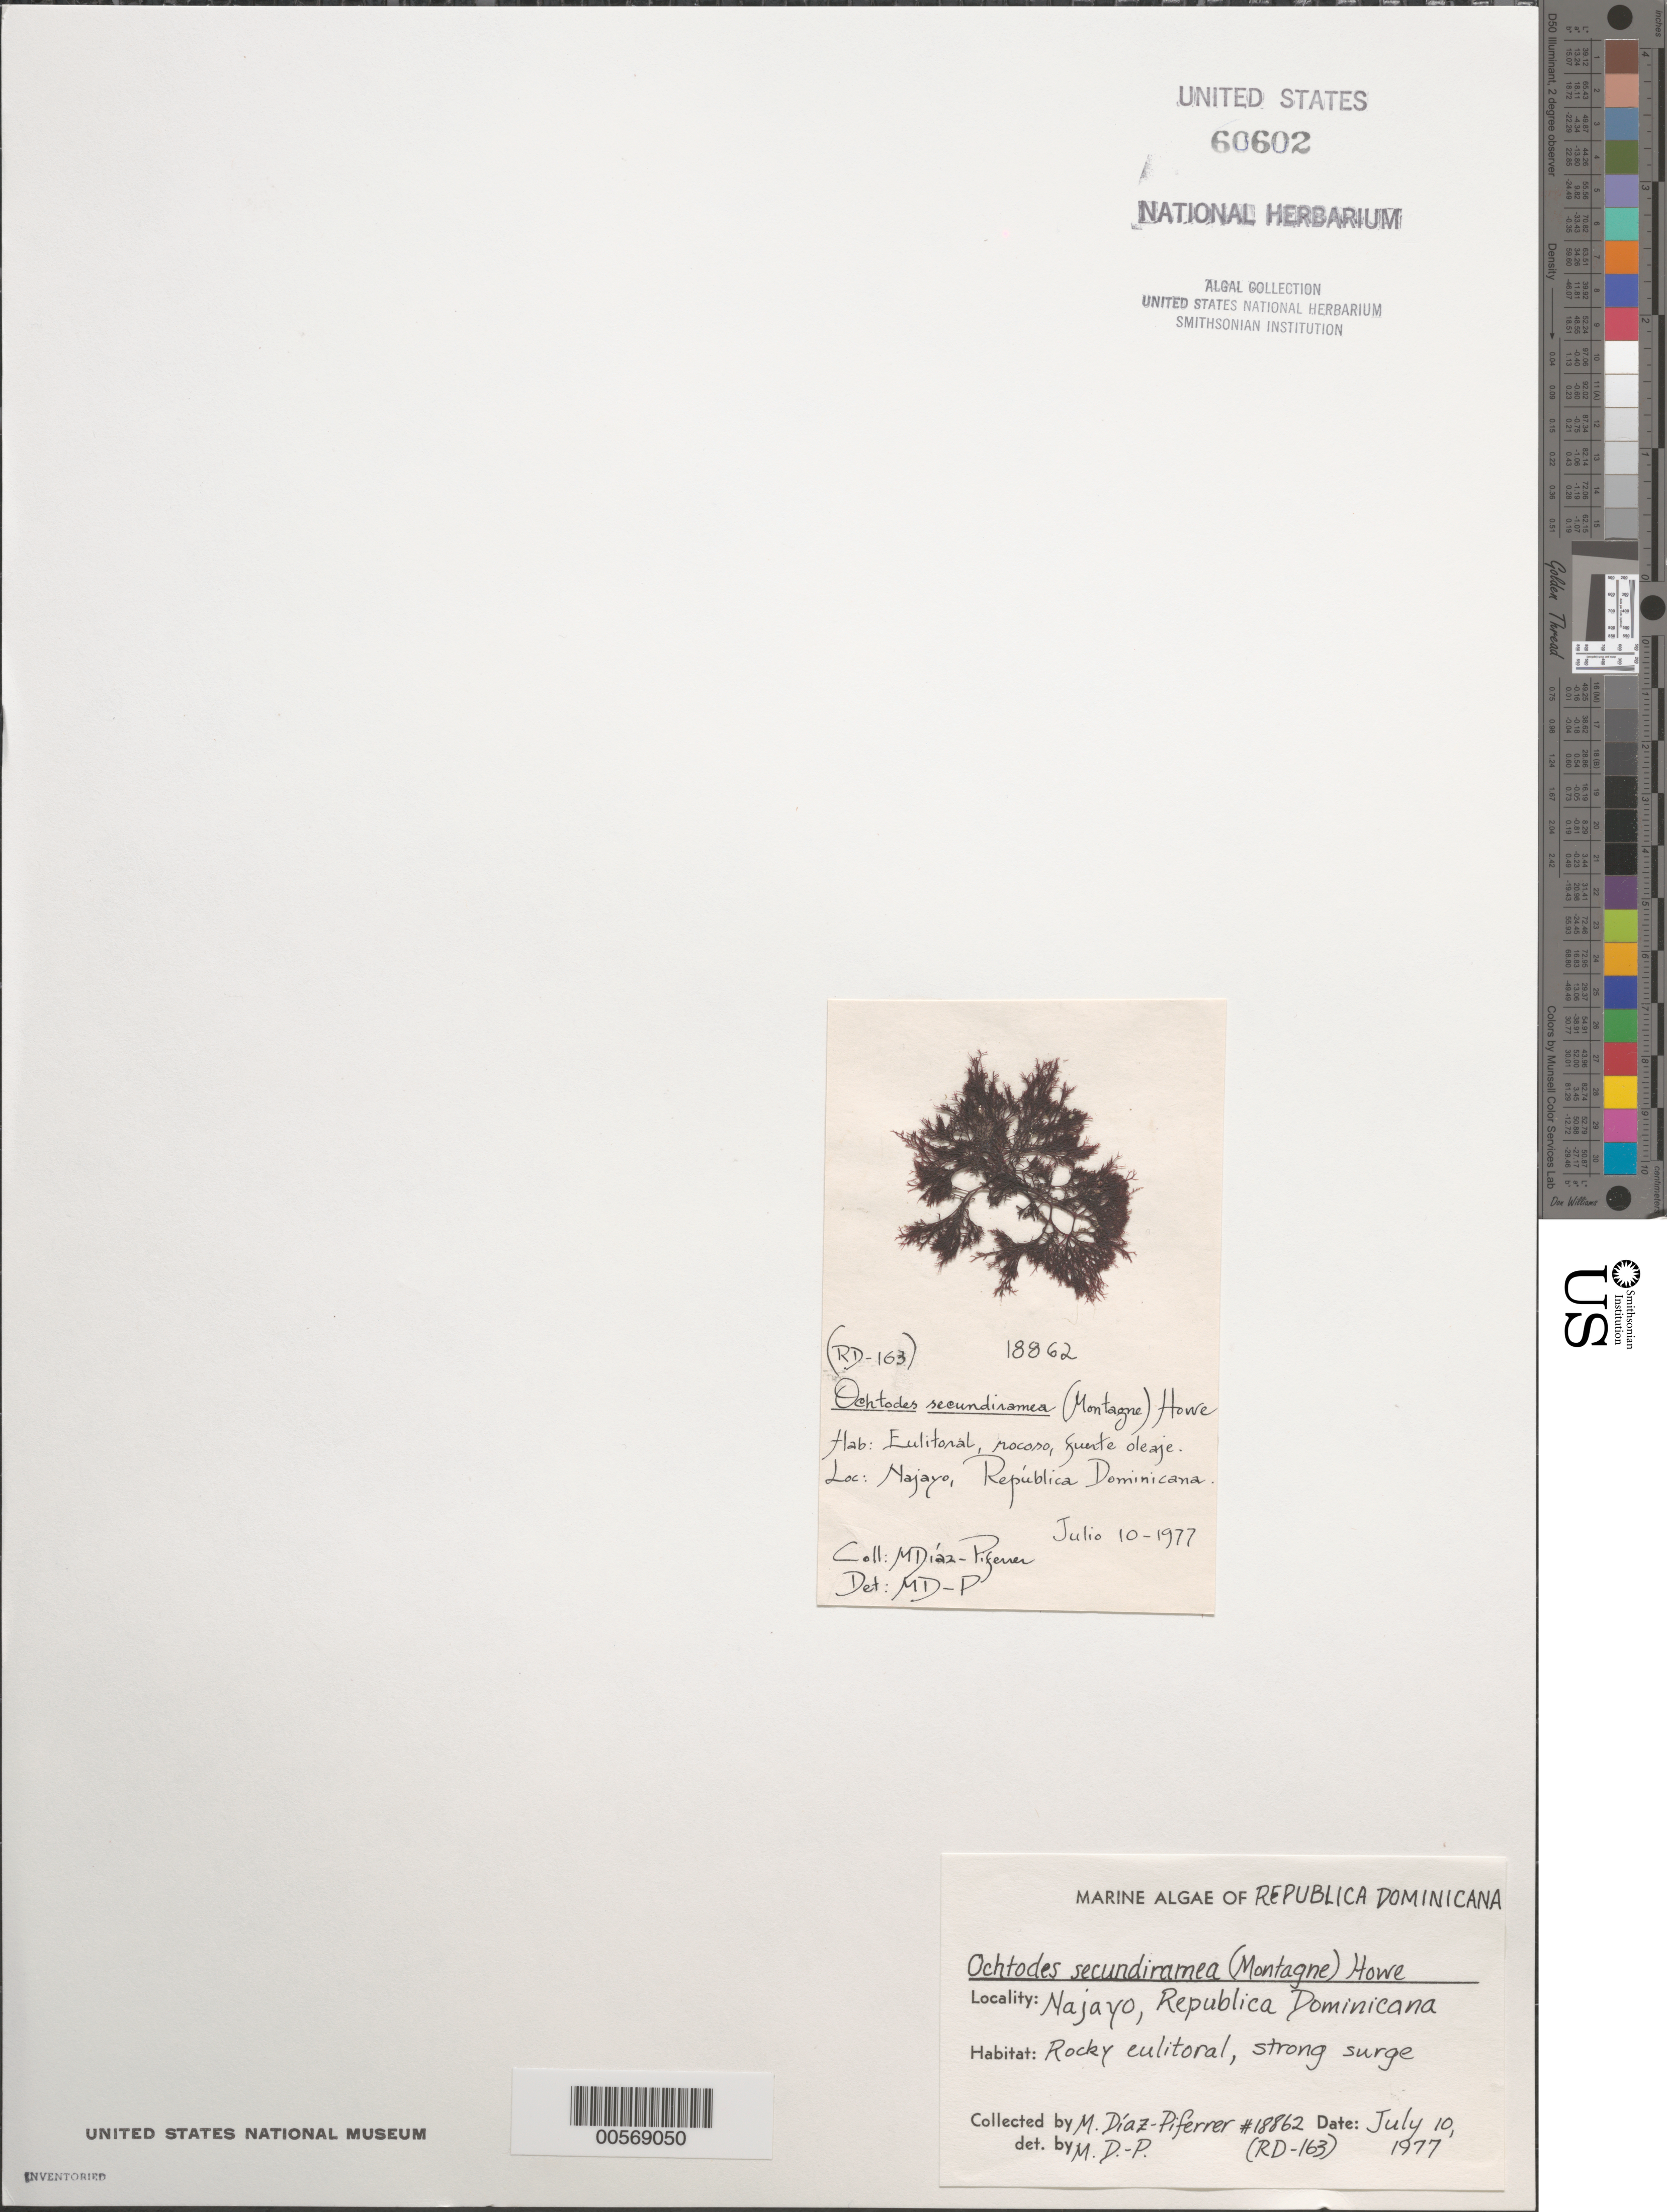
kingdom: Plantae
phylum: Rhodophyta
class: Florideophyceae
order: Gigartinales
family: Rhizophyllidaceae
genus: Ochtodes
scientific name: Ochtodes secundiramea, ined.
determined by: Diaz-Piferrer, M.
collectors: M. Diaz-Piferrer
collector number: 18862 & RD-163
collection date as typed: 10 Jul 1977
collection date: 1977-07-10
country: Dominican Republic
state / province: San Cristóbal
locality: Najayo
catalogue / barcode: US 60602